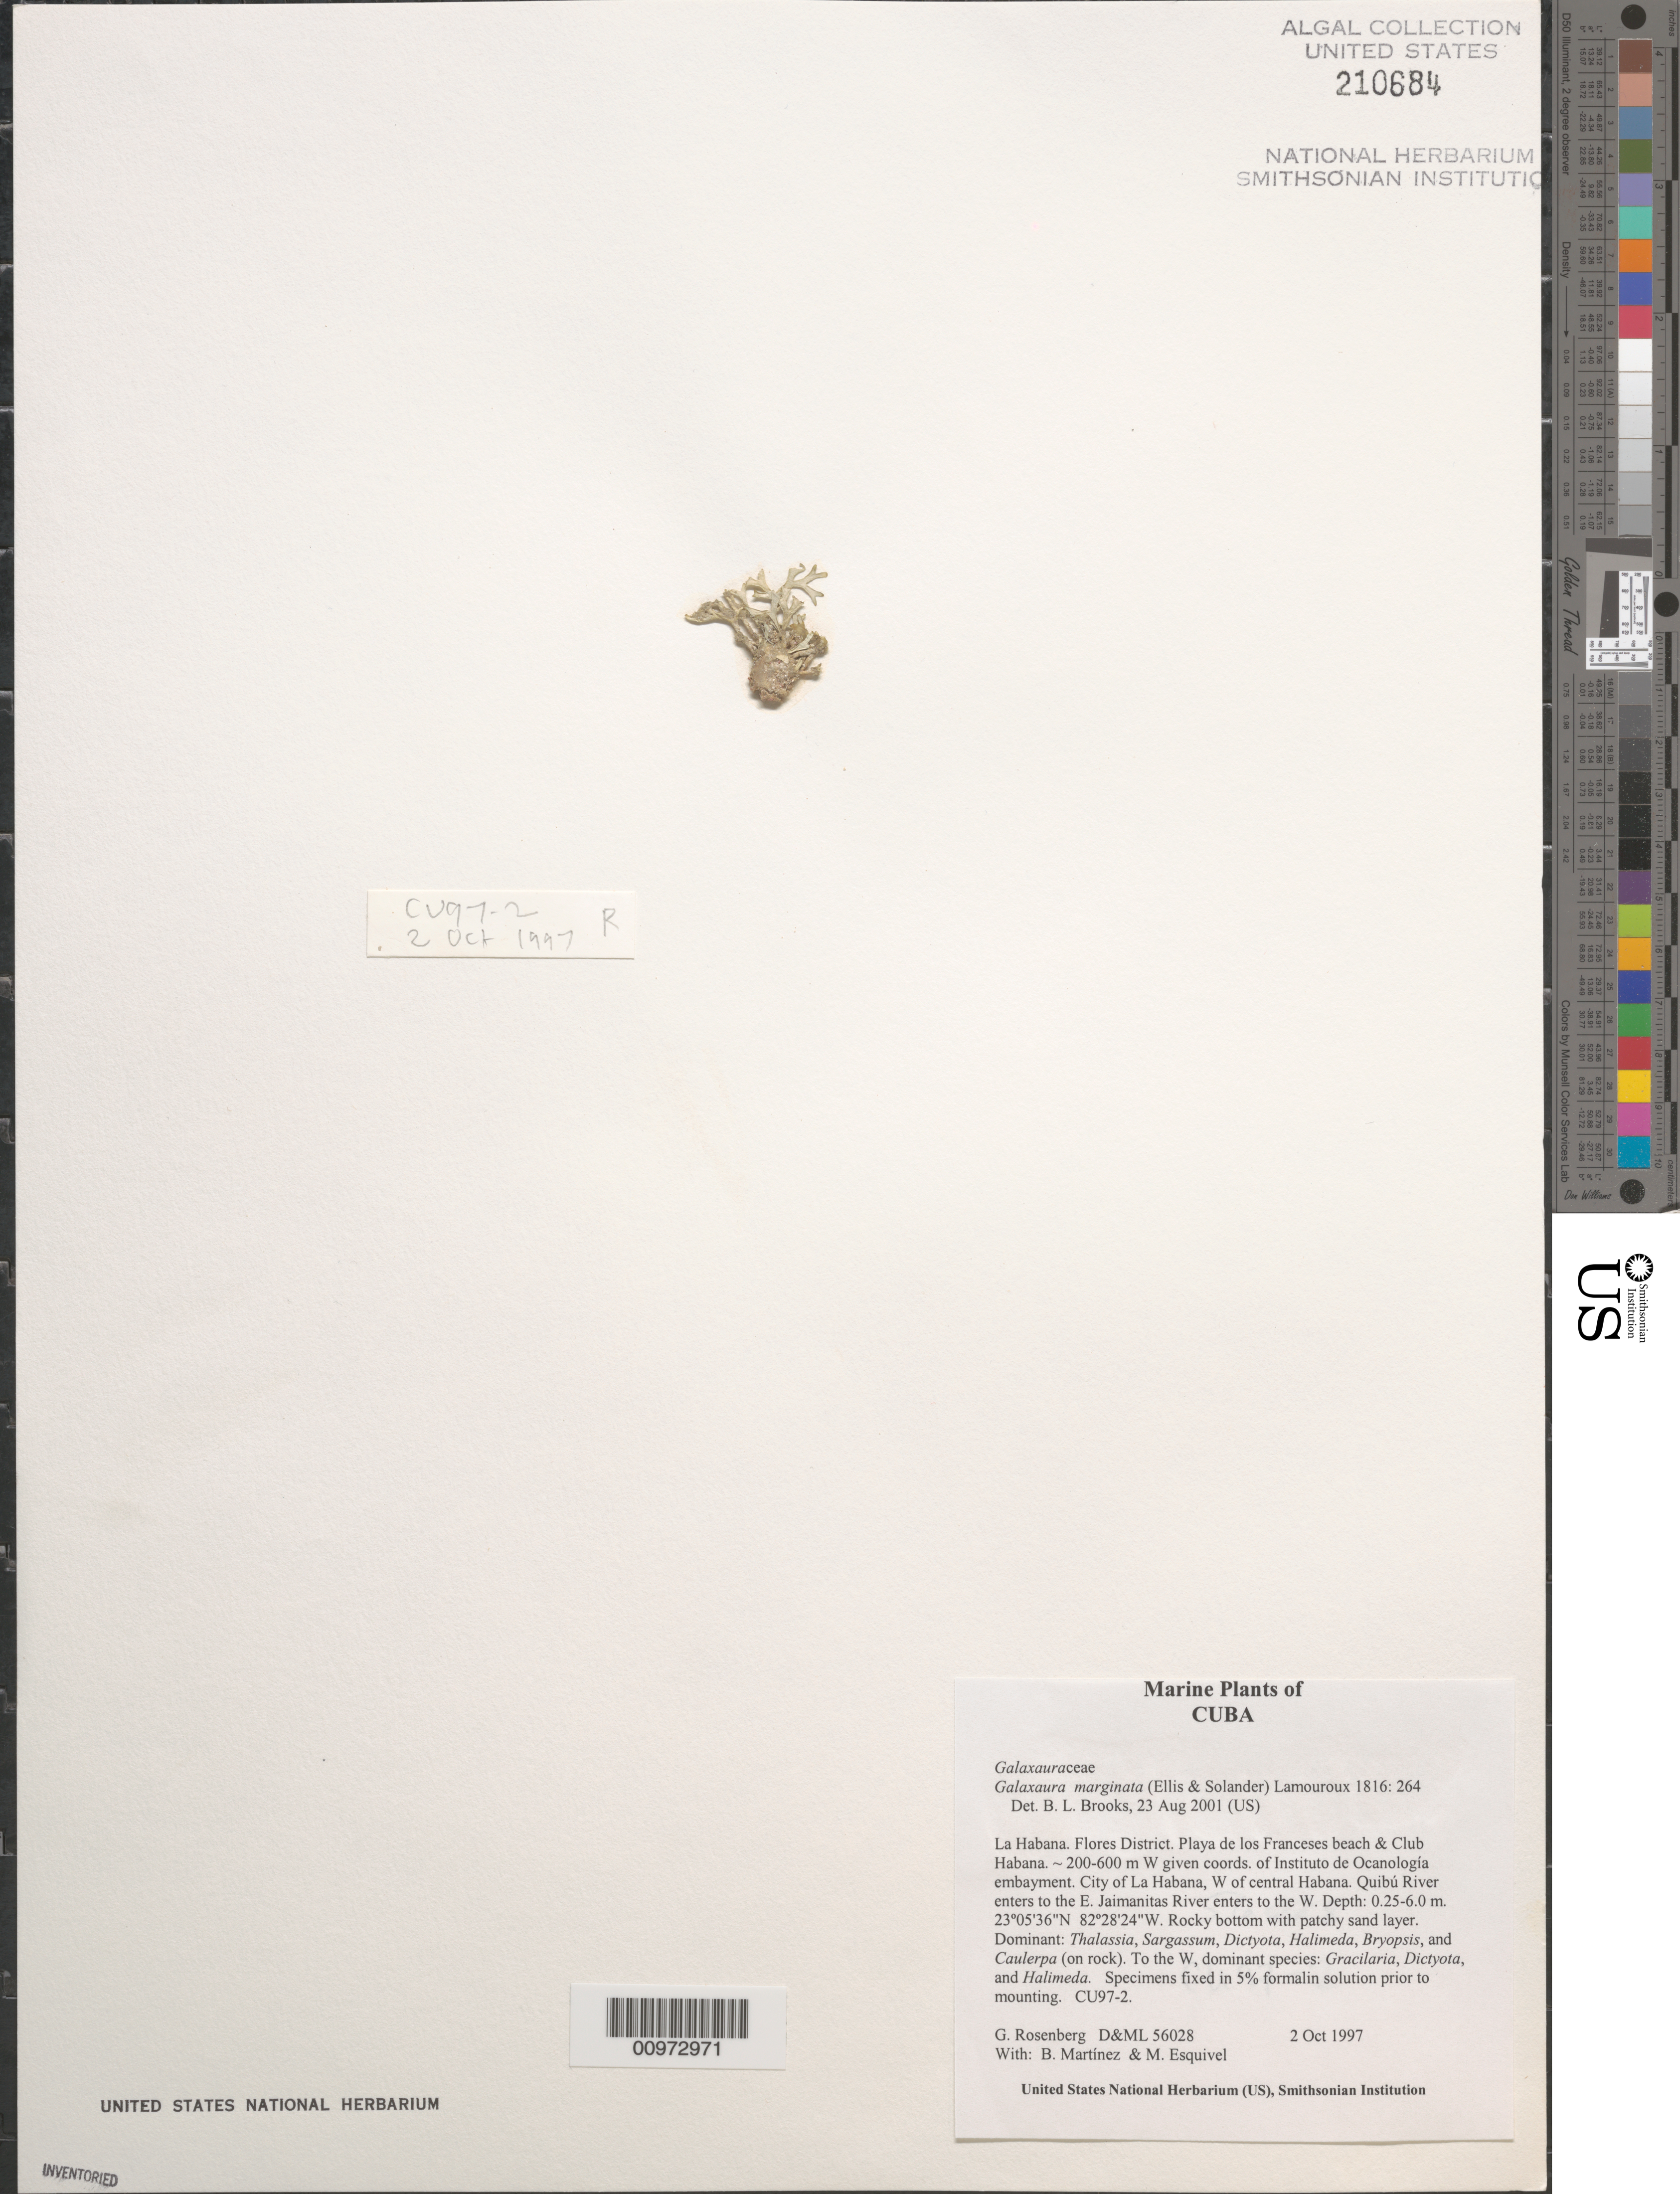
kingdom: Plantae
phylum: Rhodophyta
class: Florideophyceae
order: Nemaliales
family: Galaxauraceae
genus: Galaxaura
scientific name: Galaxaura marginata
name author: (J. Ellis & Sol.) J.V.Lamouroux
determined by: Brooks, B. L., (BOT), Smithsonian Institution - National Museum of Natural History (UNITED STATES)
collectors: G. Rosenberg, B. Martinez & M. Esquivel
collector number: D&ML 56028 & CU97-2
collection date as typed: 02 Oct 1997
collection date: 1997-10-02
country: Cuba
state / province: La Habana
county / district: Flores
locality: Playa de los Franceses Beach and Club Habana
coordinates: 23 05'36"N, 82 28'24"W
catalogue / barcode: US 210684